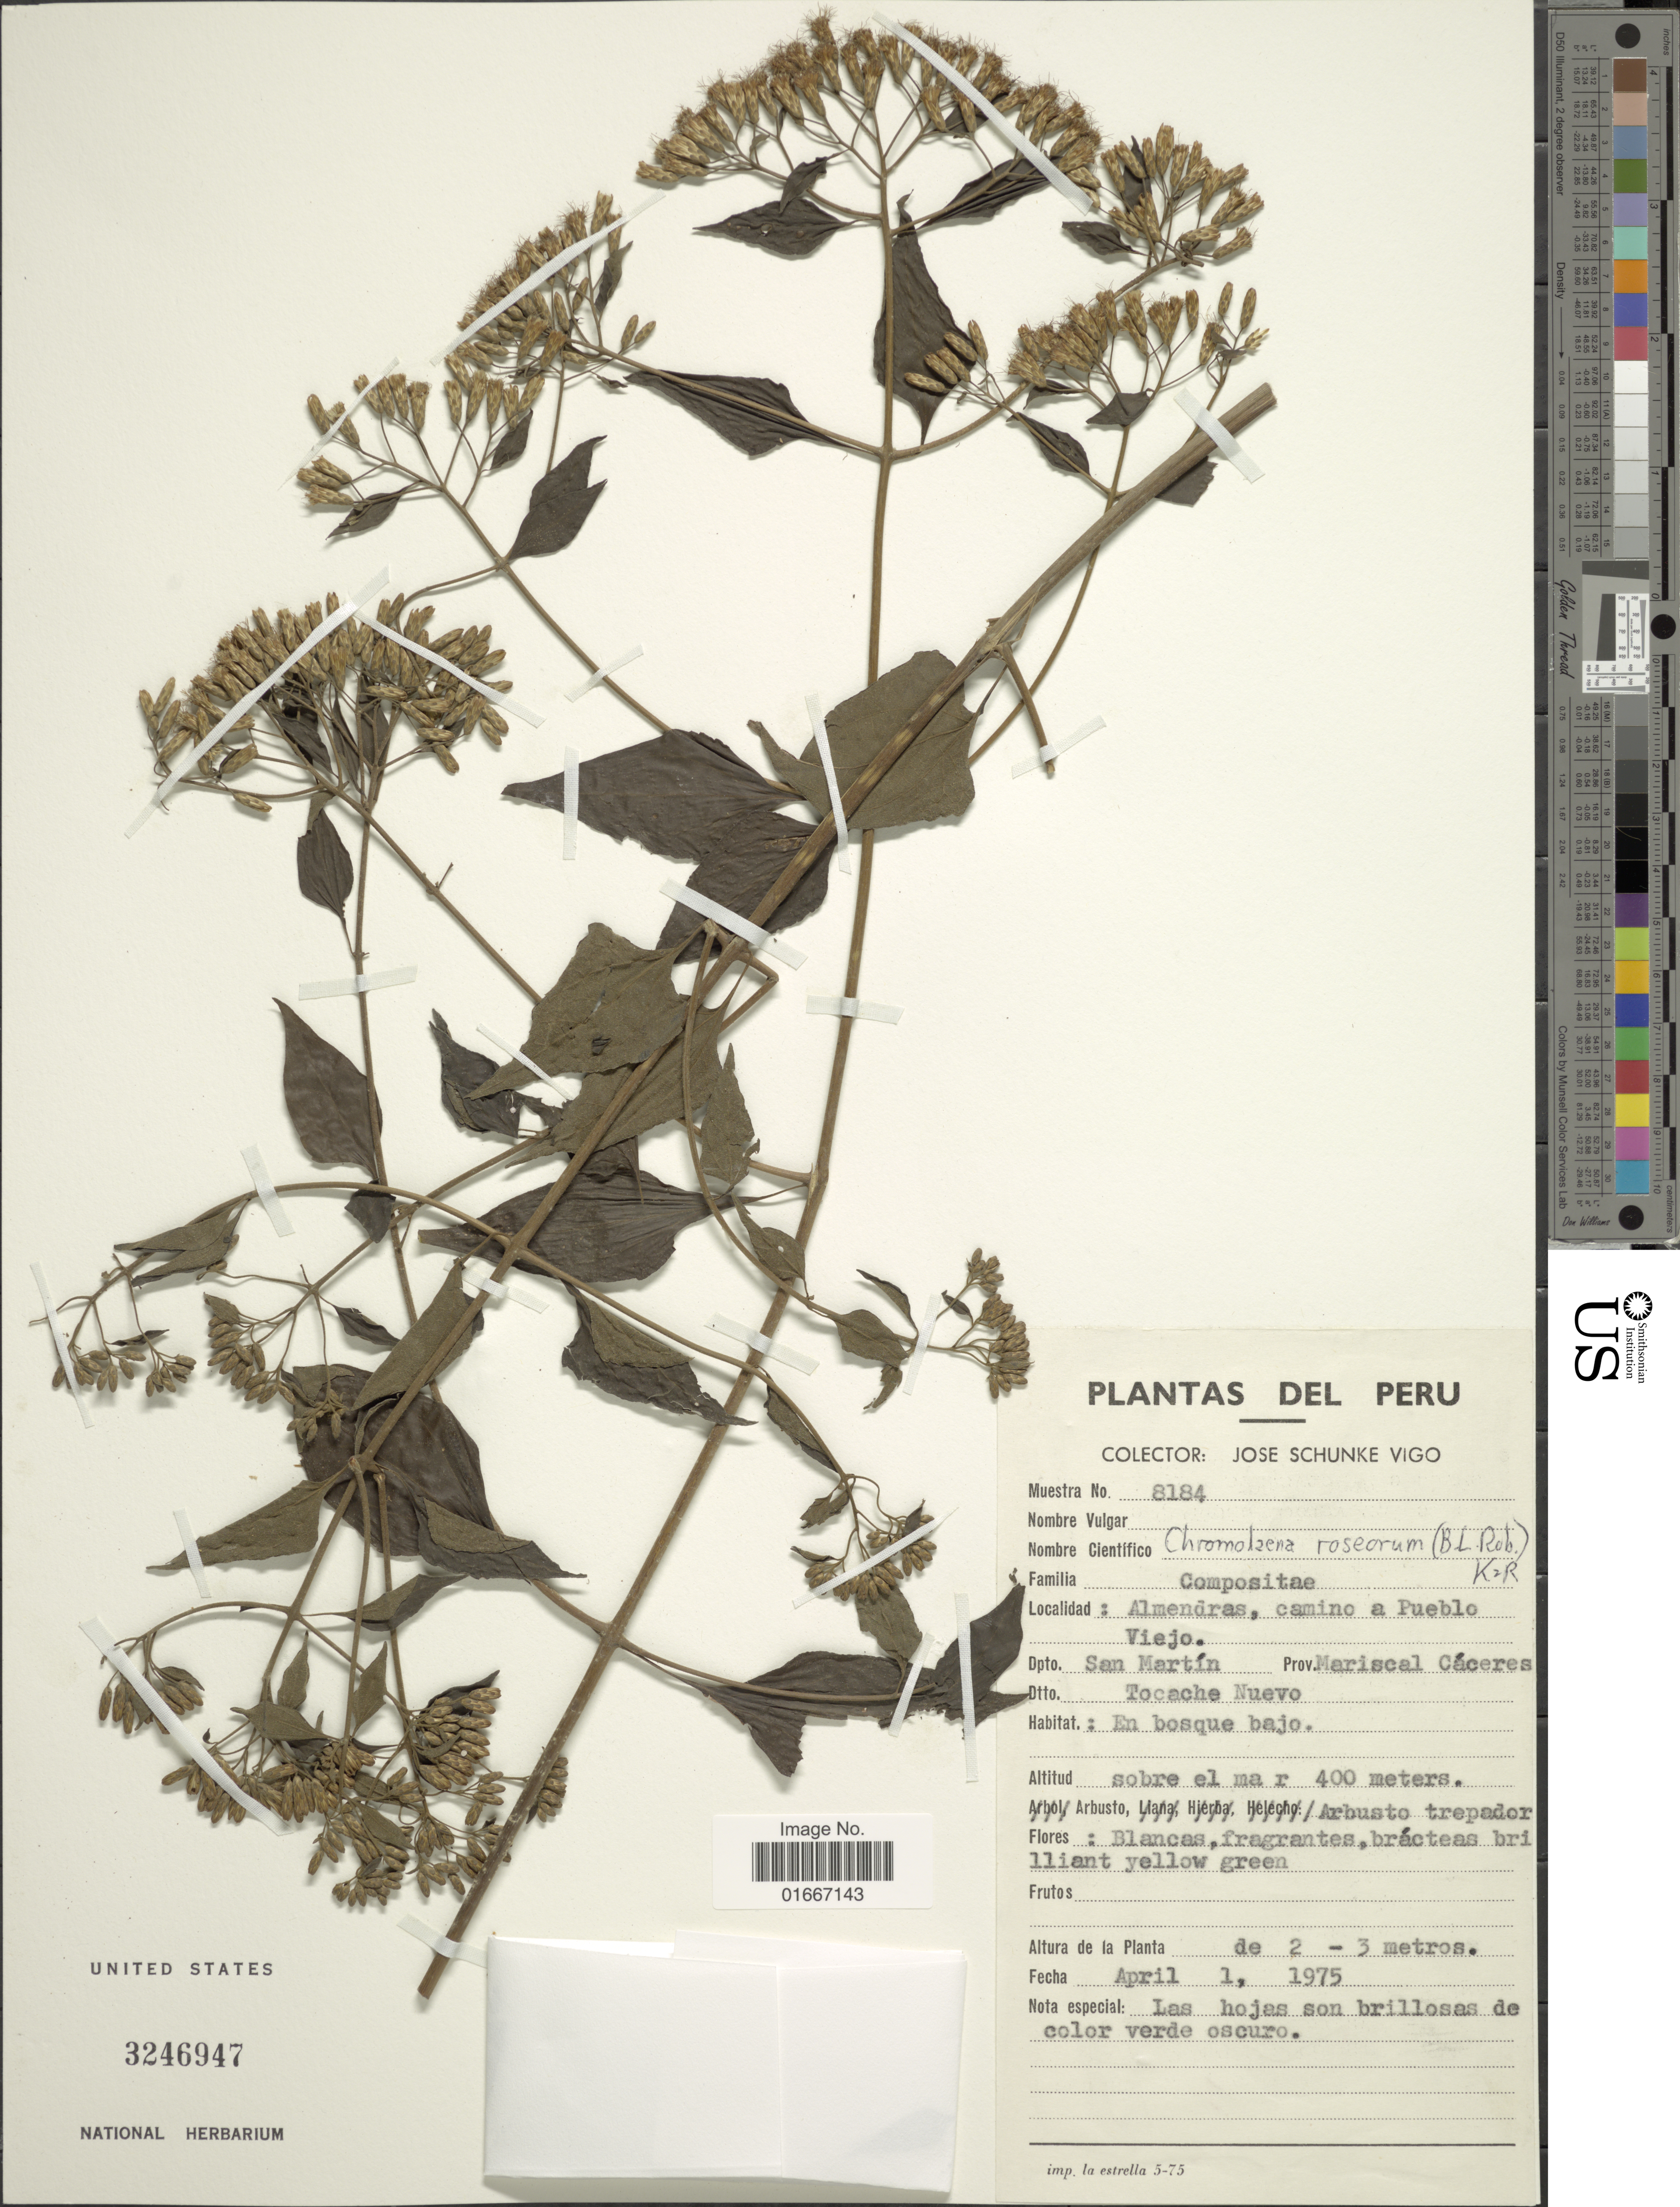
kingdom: Plantae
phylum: Tracheophyta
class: Magnoliopsida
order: Asterales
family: Asteraceae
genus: Chromolaena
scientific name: Chromolaena roseorum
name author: (B.L. Rob.) R.M. King & H. Rob.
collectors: J. Schunke Vigo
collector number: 8184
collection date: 1975-04-01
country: Peru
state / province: San Martín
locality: Almendras, camino a Pueblo Viejo. Dpto. San Martin Prov. Mariscal Caceres. Tocache Nuevo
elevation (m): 400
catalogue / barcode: US 3246947